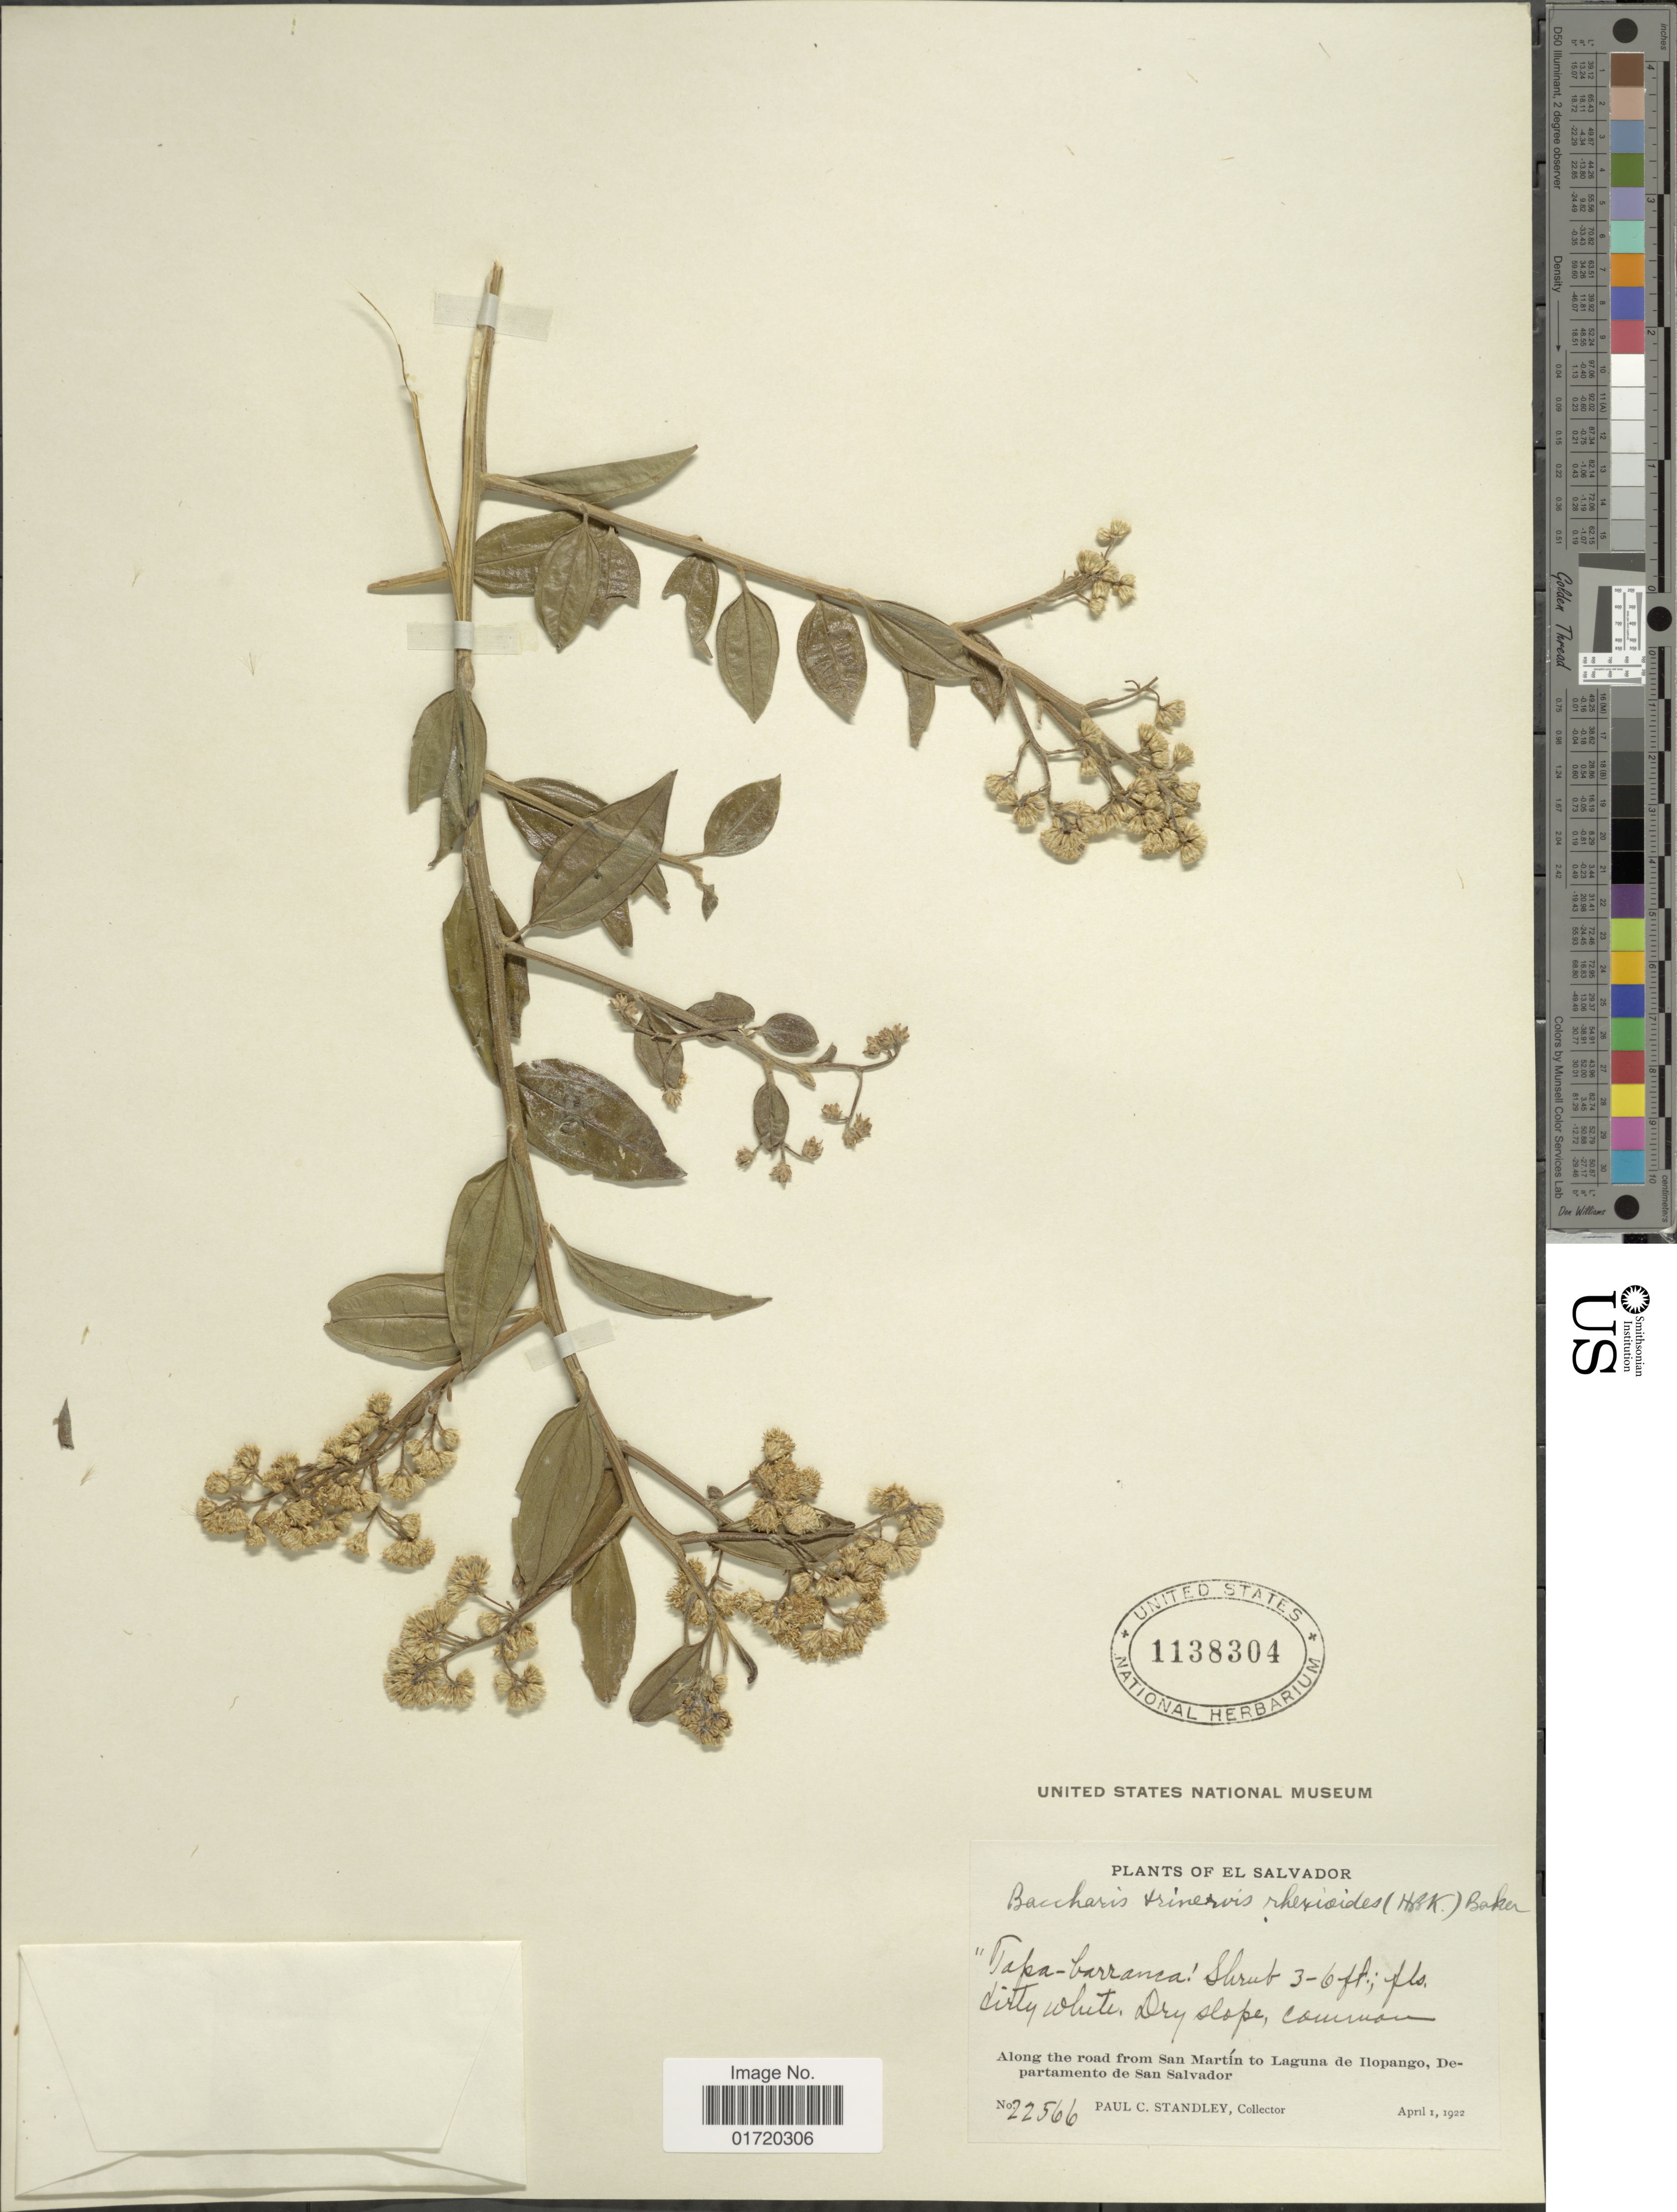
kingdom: Plantae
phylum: Tracheophyta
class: Magnoliopsida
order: Asterales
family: Asteraceae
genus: Baccharis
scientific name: Baccharis trinervis var. rhexioides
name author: (Kunth) Baker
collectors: P. C. Standley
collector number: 22566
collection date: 1922-04-01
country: El Salvador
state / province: San Salvador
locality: Along the road from San Martin to Laguna de Ilopango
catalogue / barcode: US 1138304